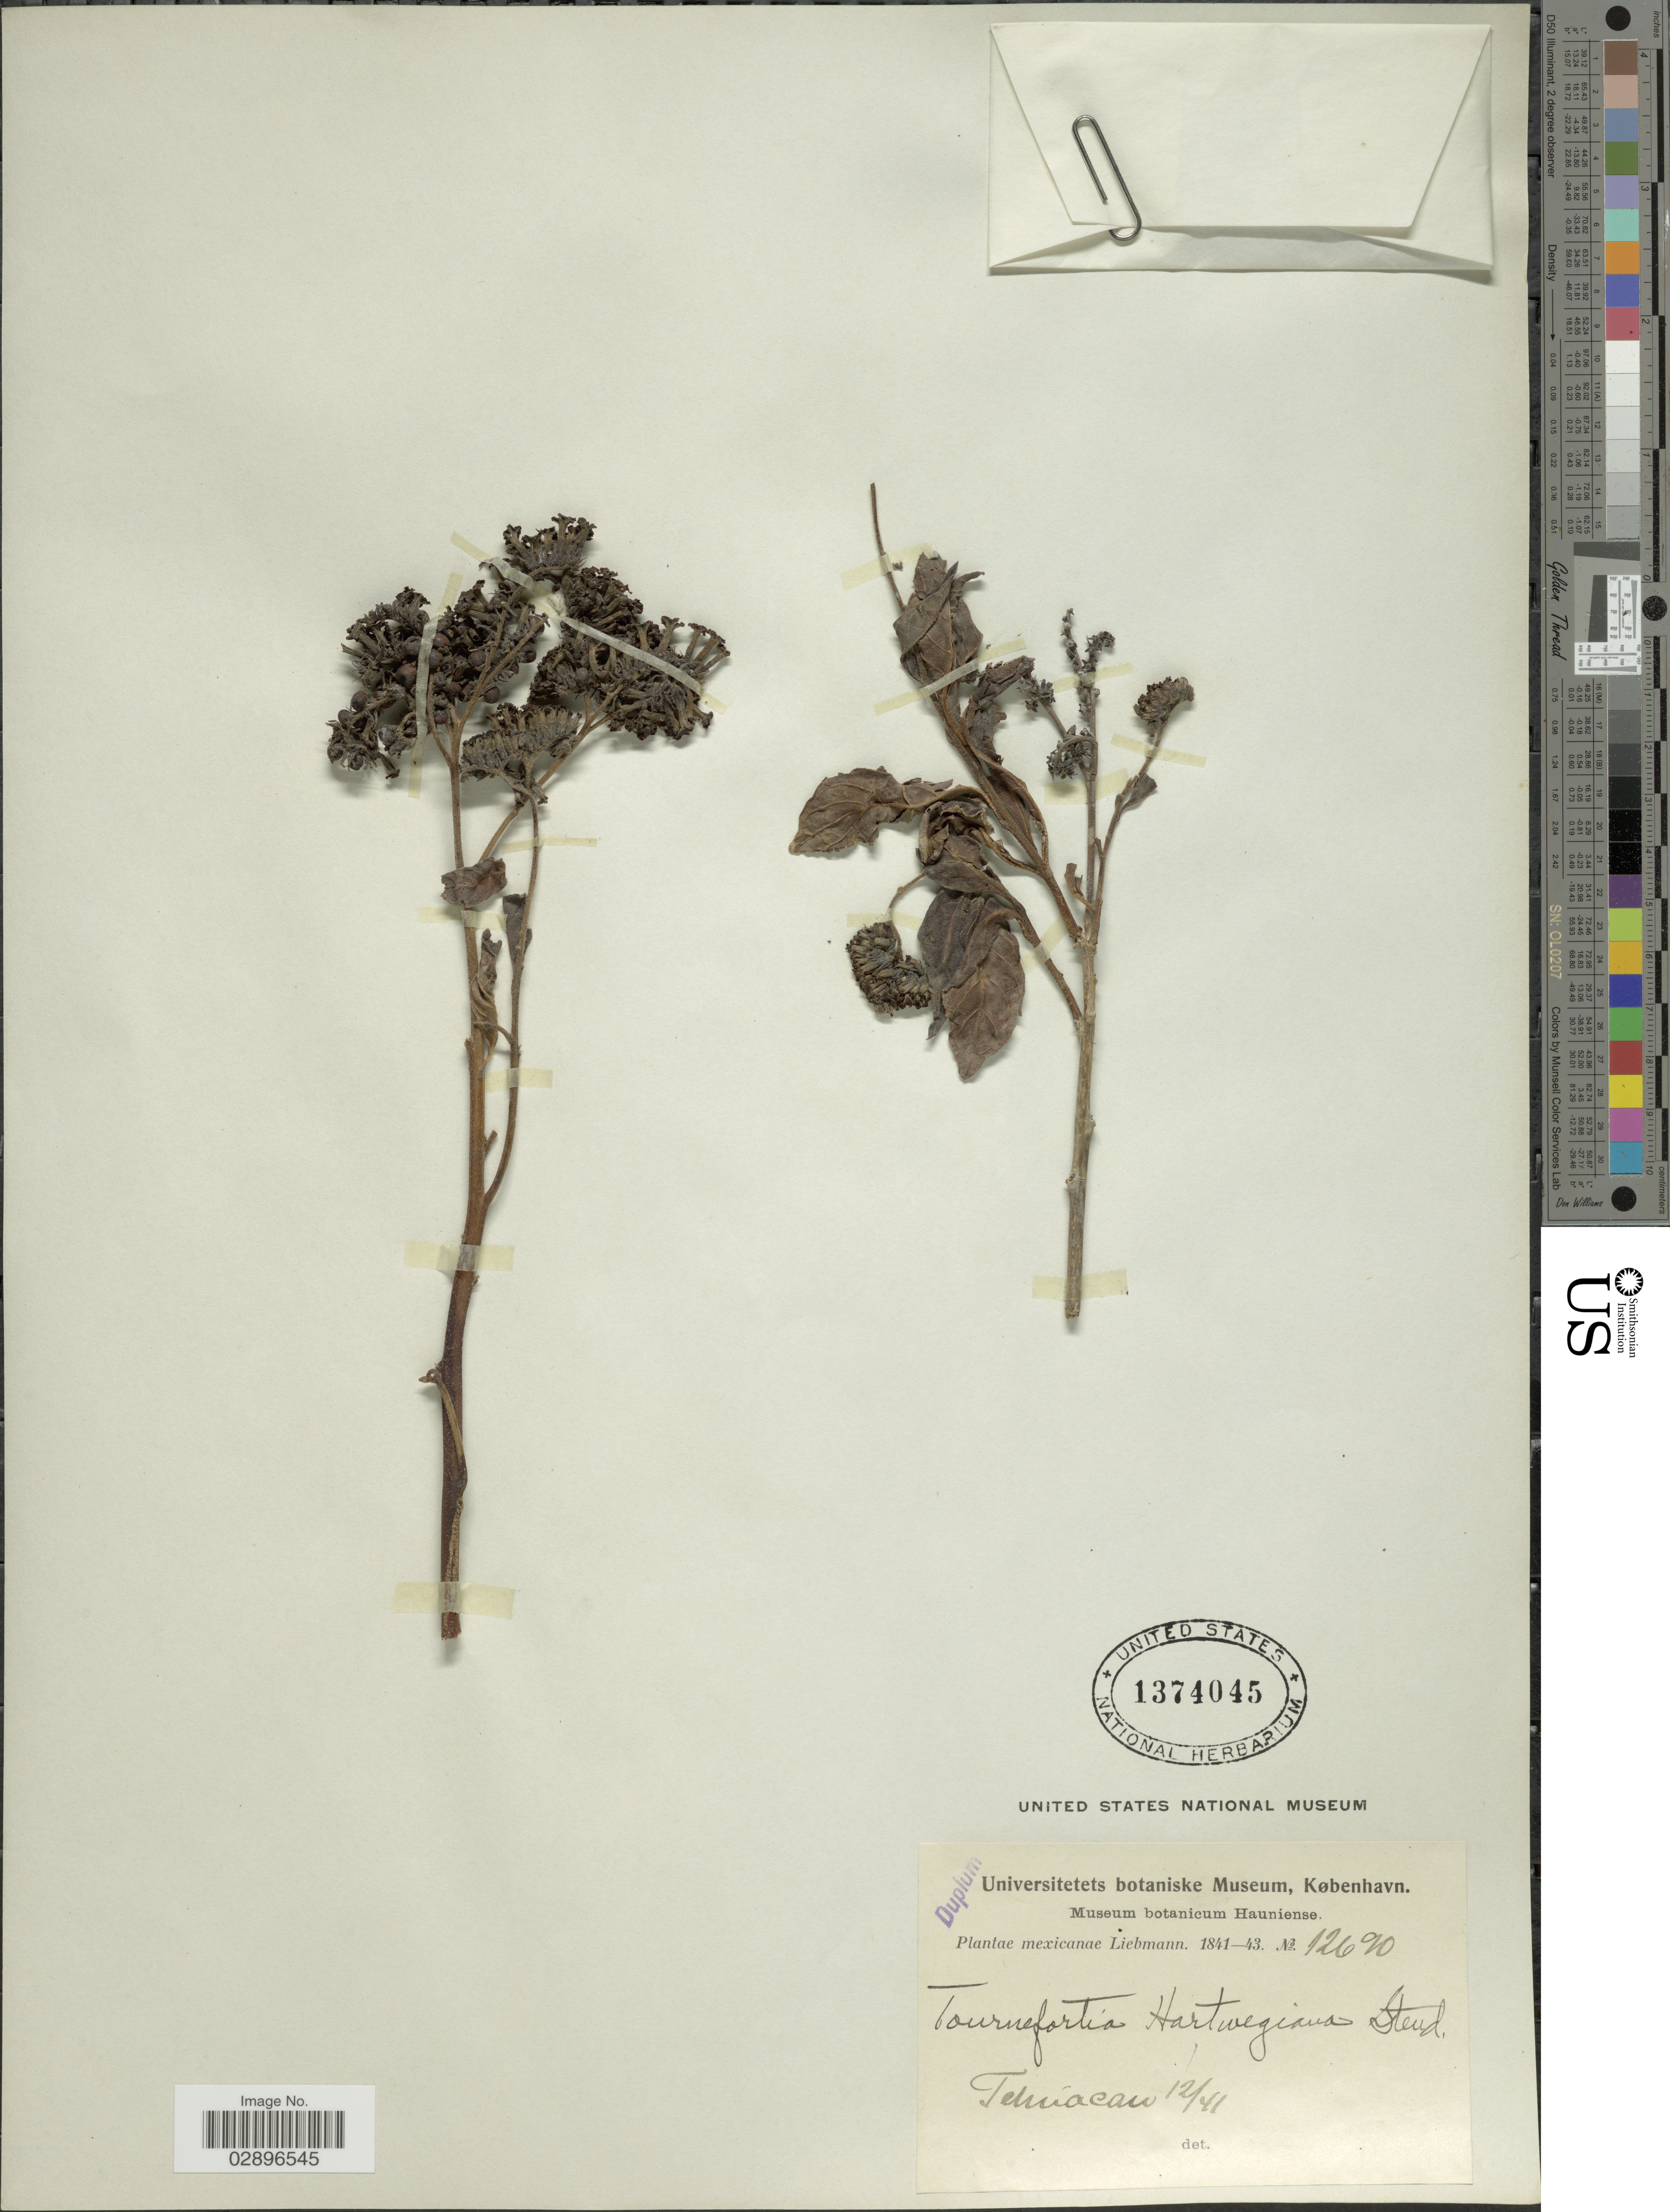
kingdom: Plantae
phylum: Tracheophyta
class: Magnoliopsida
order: Boraginales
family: Heliotropiaceae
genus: Tournefortia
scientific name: Tournefortia hartwegiana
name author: Steud.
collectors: Liebmann, --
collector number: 12690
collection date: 1841-12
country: Mexico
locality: Tehuacan.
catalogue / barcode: US 1374045